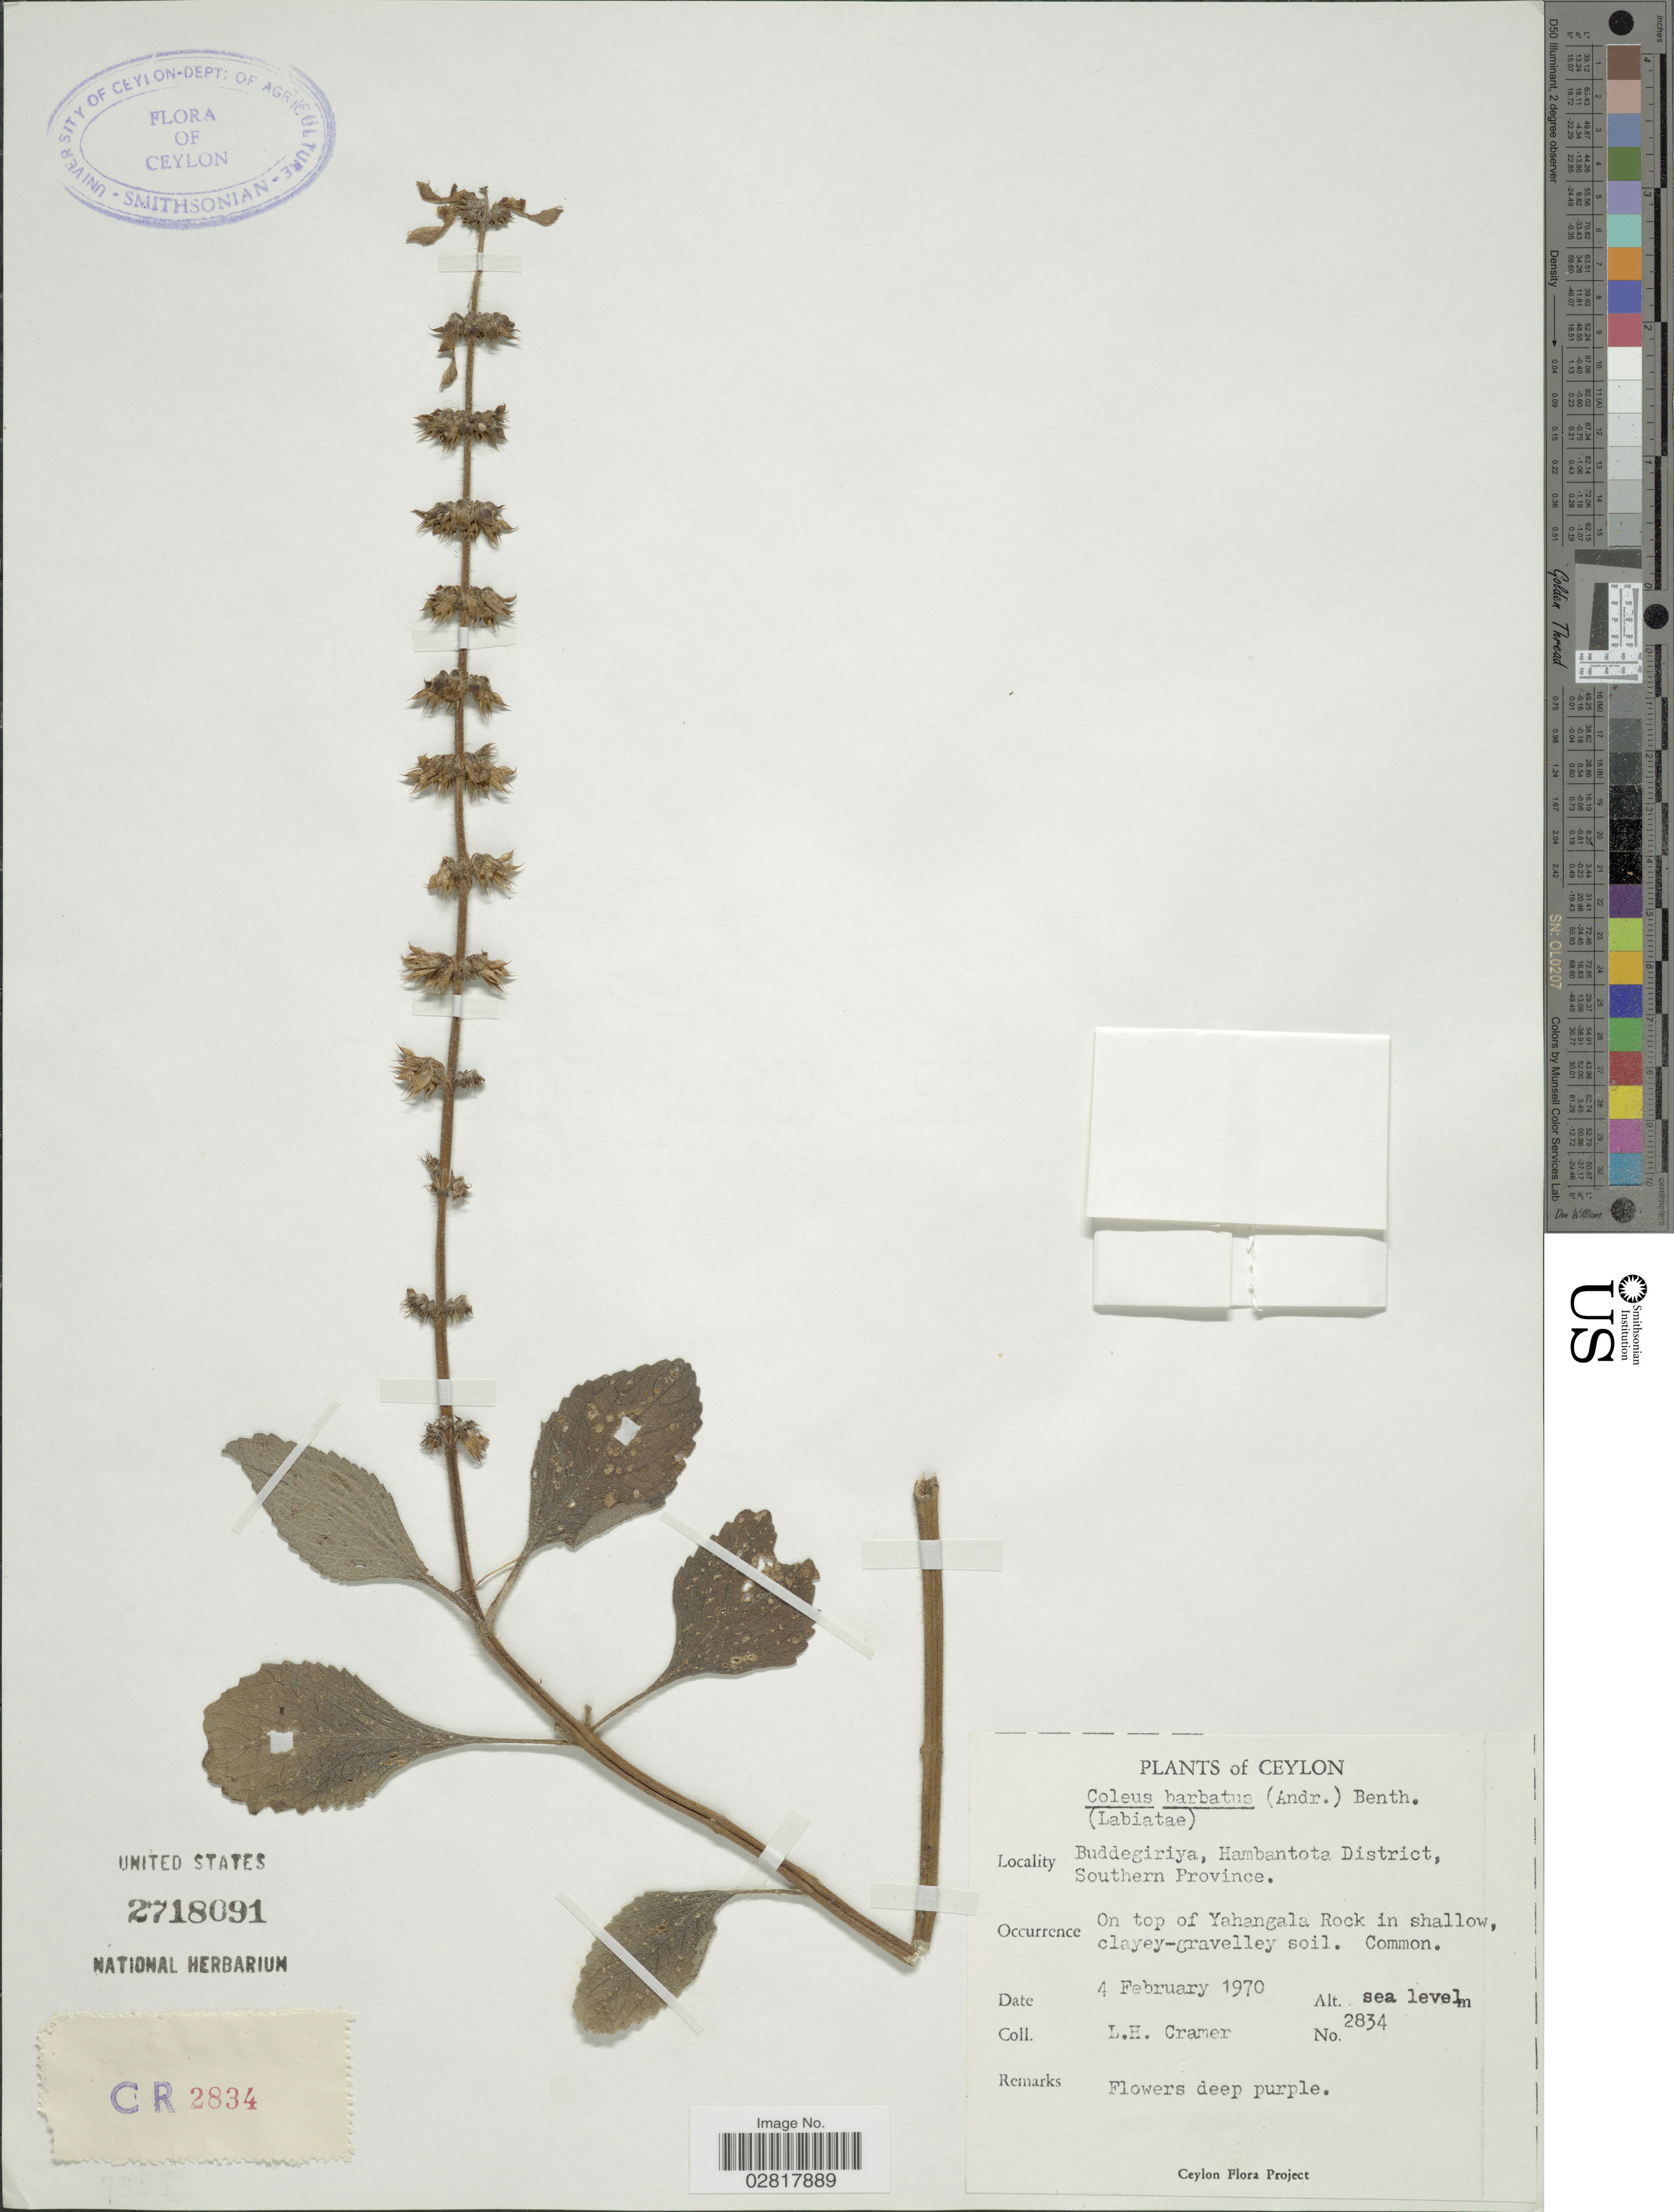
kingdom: Plantae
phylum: Tracheophyta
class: Magnoliopsida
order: Lamiales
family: Lamiaceae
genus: Plectranthus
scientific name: Plectranthus barbatus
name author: Andrews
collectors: L. H. Cramer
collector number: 2834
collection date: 1970-02-04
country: Sri Lanka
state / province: Southern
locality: Ceylon. Buddegiriya, Hambantota District. On top of Yahangala Rock.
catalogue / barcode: US 2718091